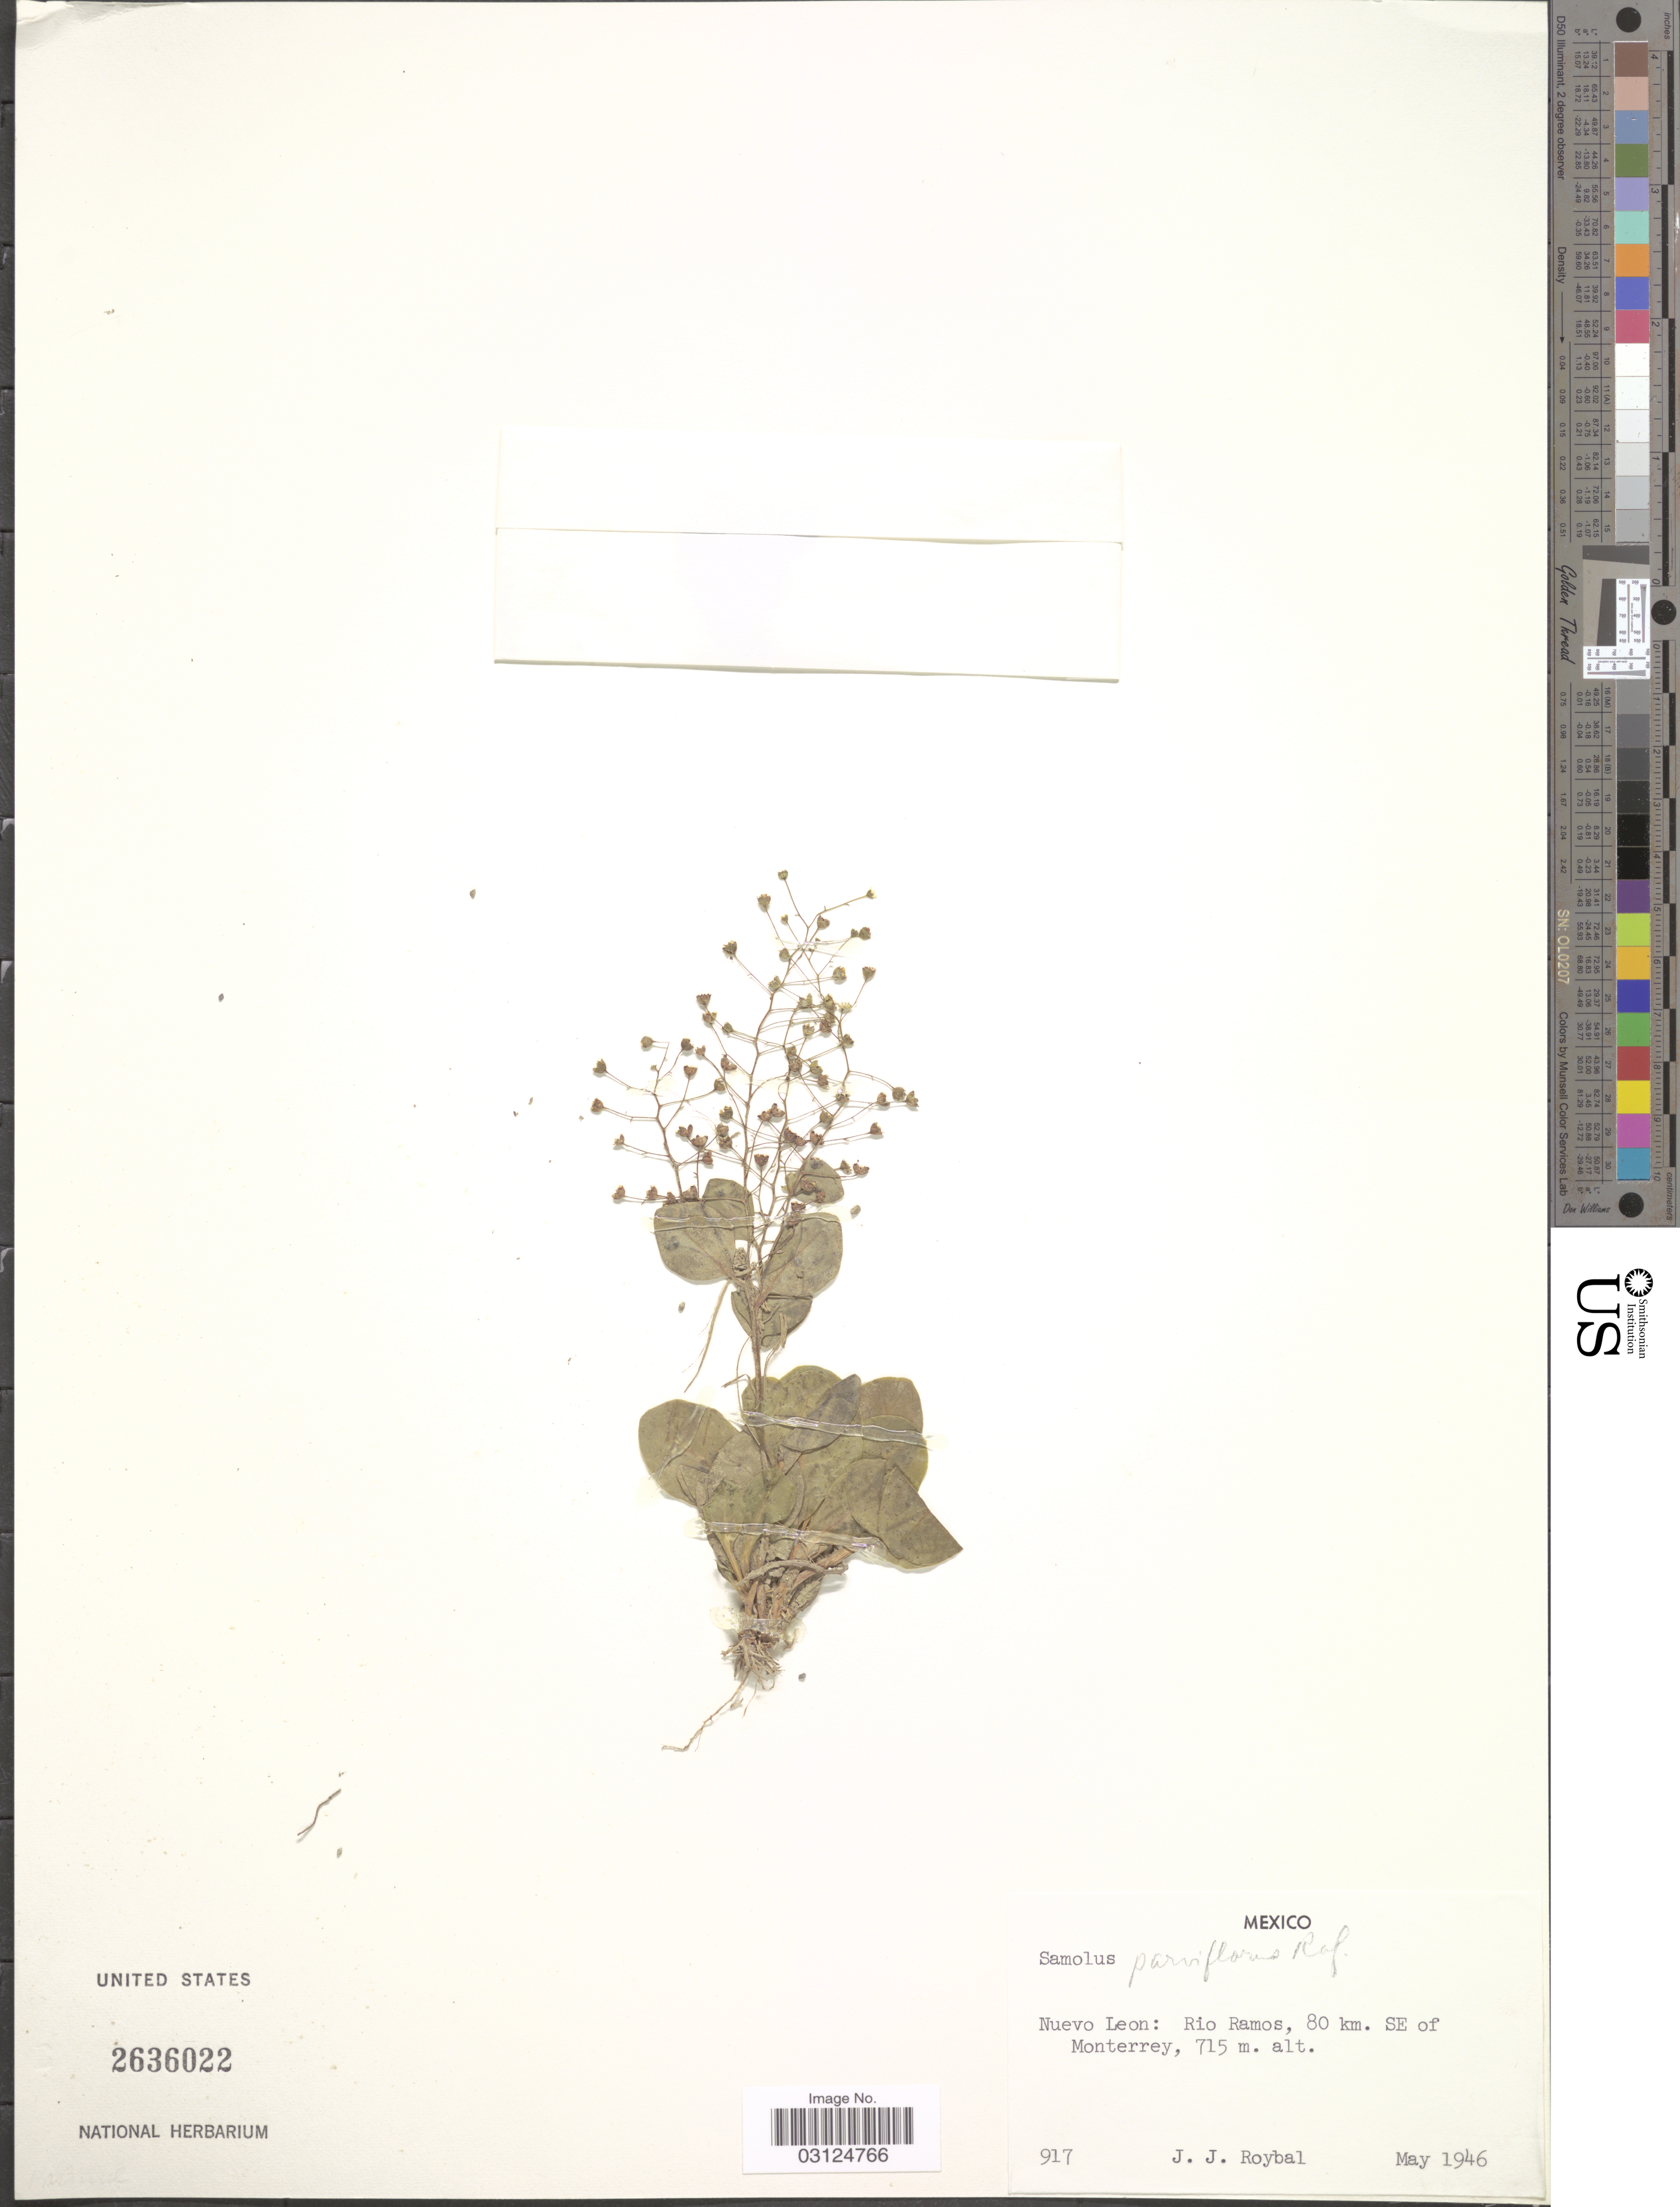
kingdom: Plantae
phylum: Tracheophyta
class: Magnoliopsida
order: Ericales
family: Primulaceae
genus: Samolus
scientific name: Samolus parviflorus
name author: Raf.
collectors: J. J. Roybal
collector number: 917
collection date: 1946-05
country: Mexico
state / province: Nuevo León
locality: Rio Ramos, 80 km. SE of Monterrey.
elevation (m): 715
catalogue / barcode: US 2636022